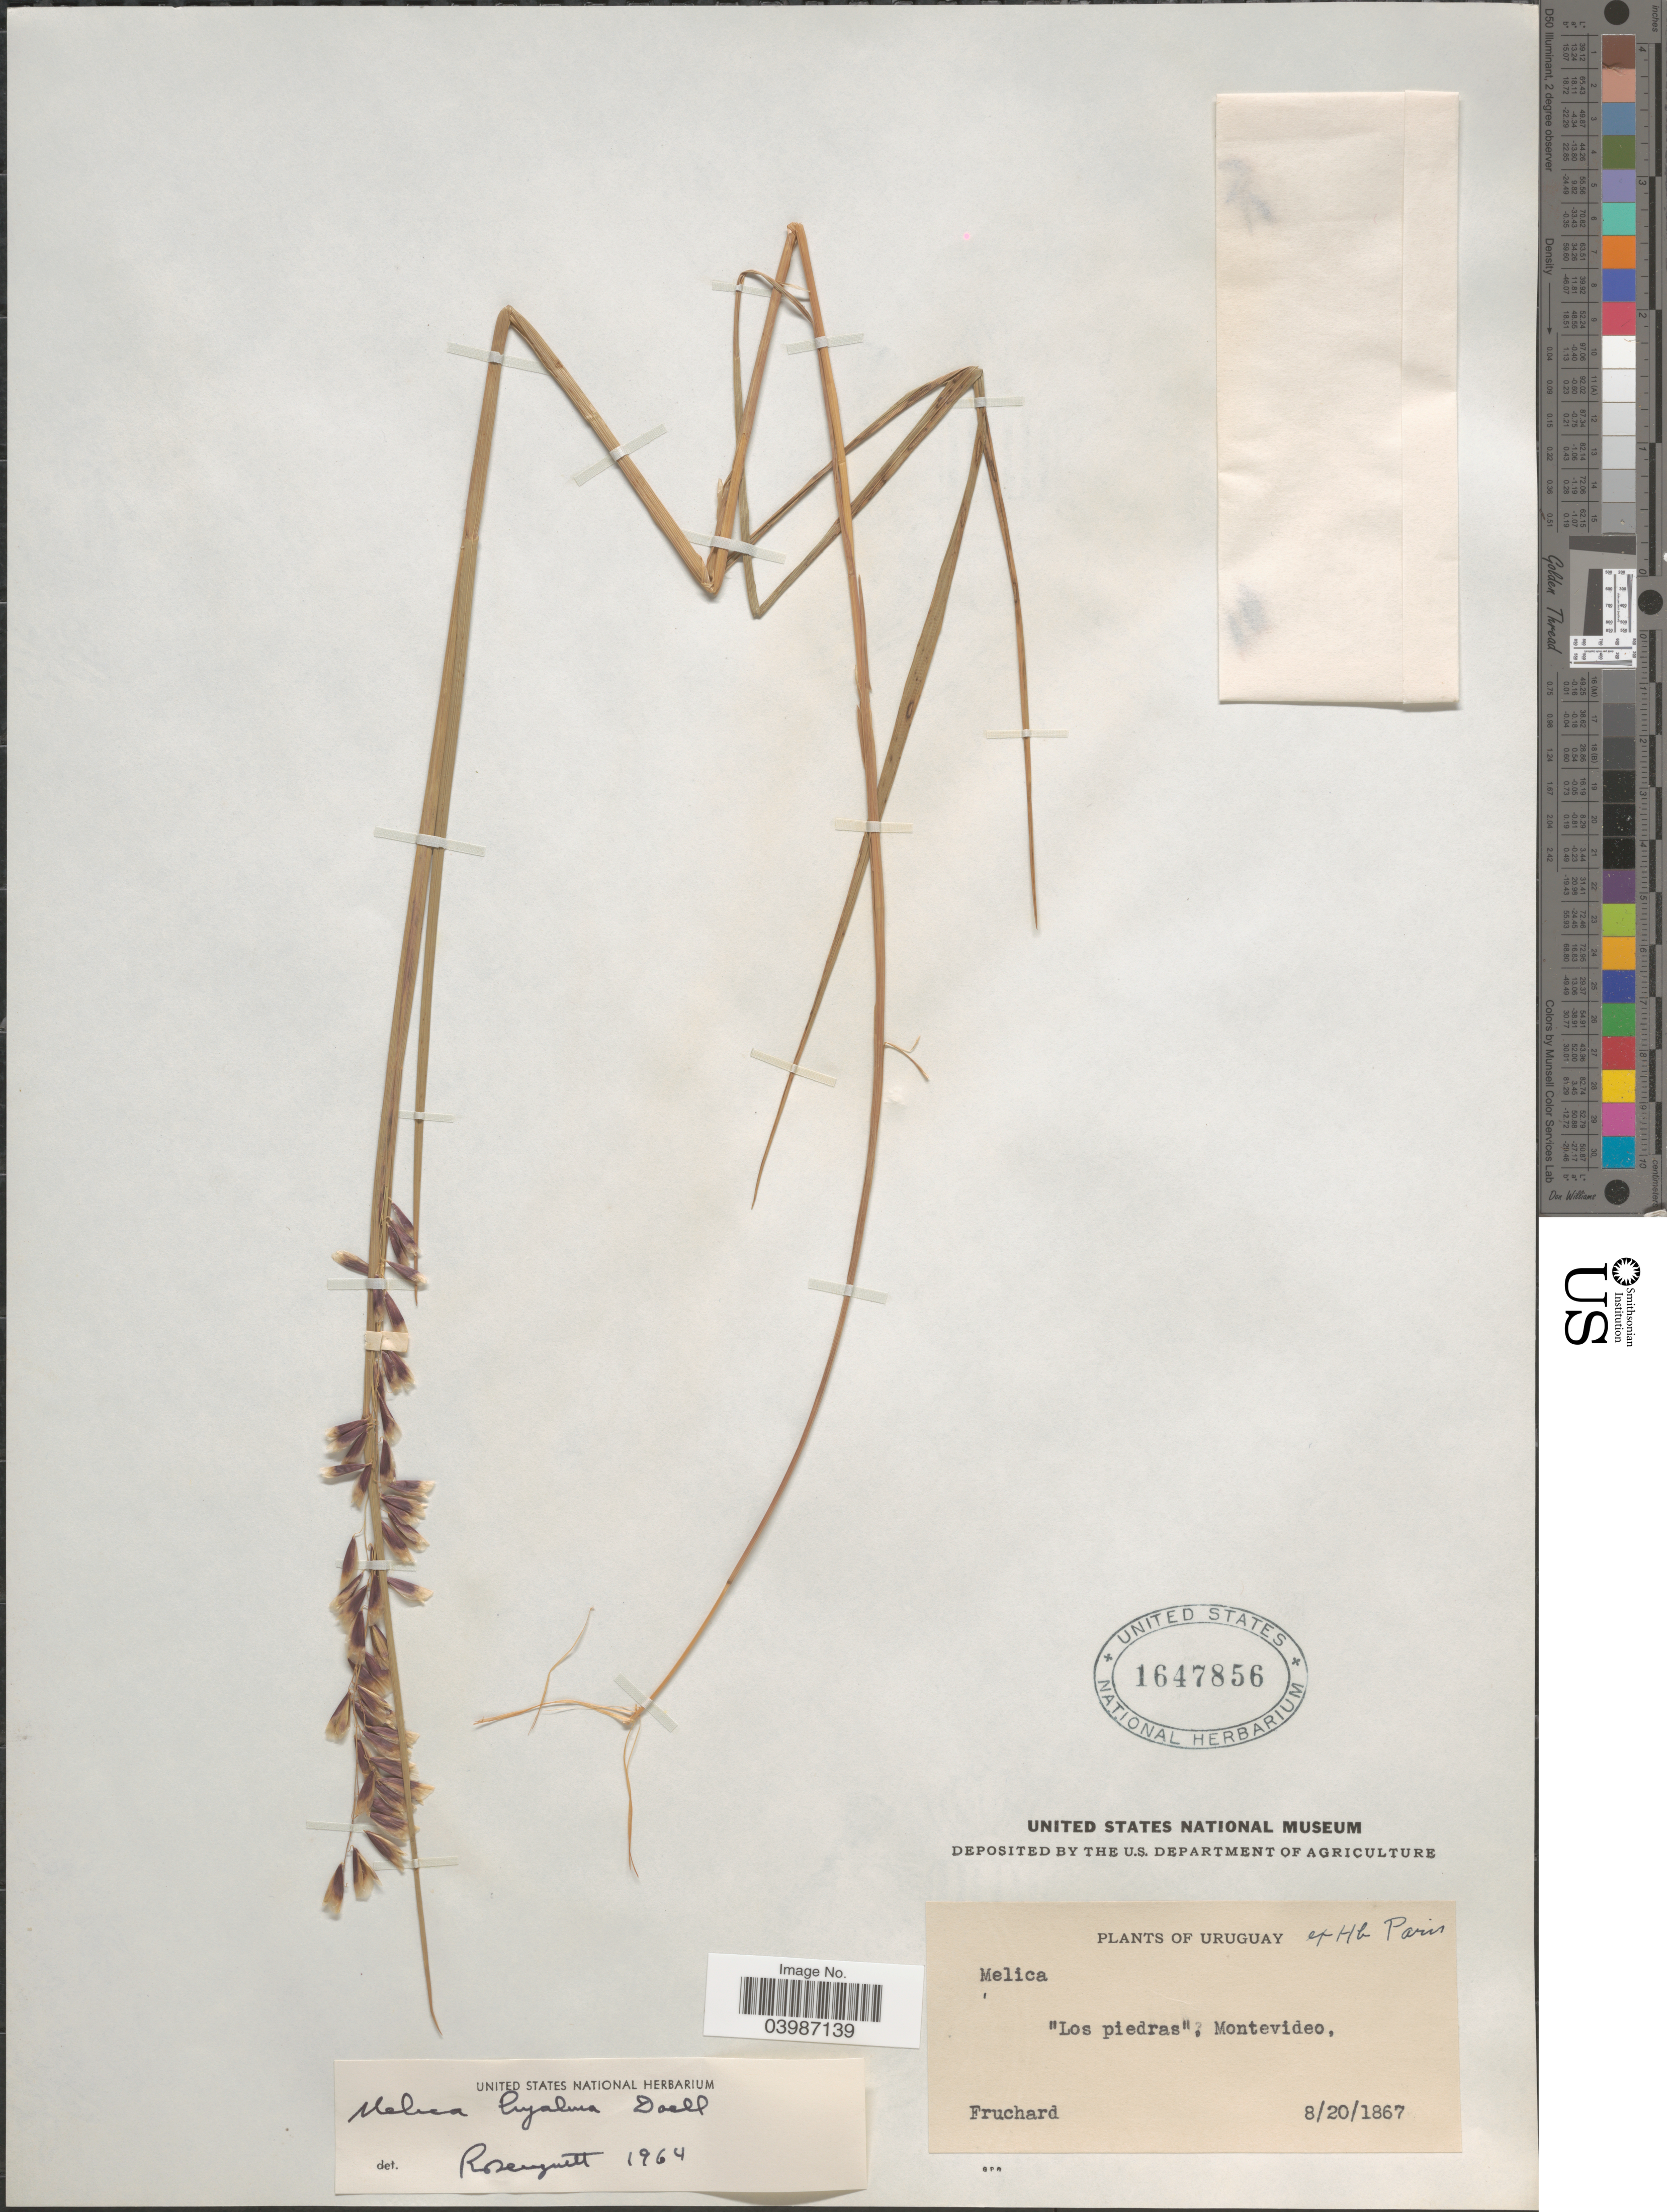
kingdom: Plantae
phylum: Tracheophyta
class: Liliopsida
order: Poales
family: Poaceae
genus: Melica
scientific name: Melica hyalina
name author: Döll in Mart.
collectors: -. Fruchard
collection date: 1867-08-20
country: Uruguay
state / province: Montevideo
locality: Los piedras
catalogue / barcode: US 1647856